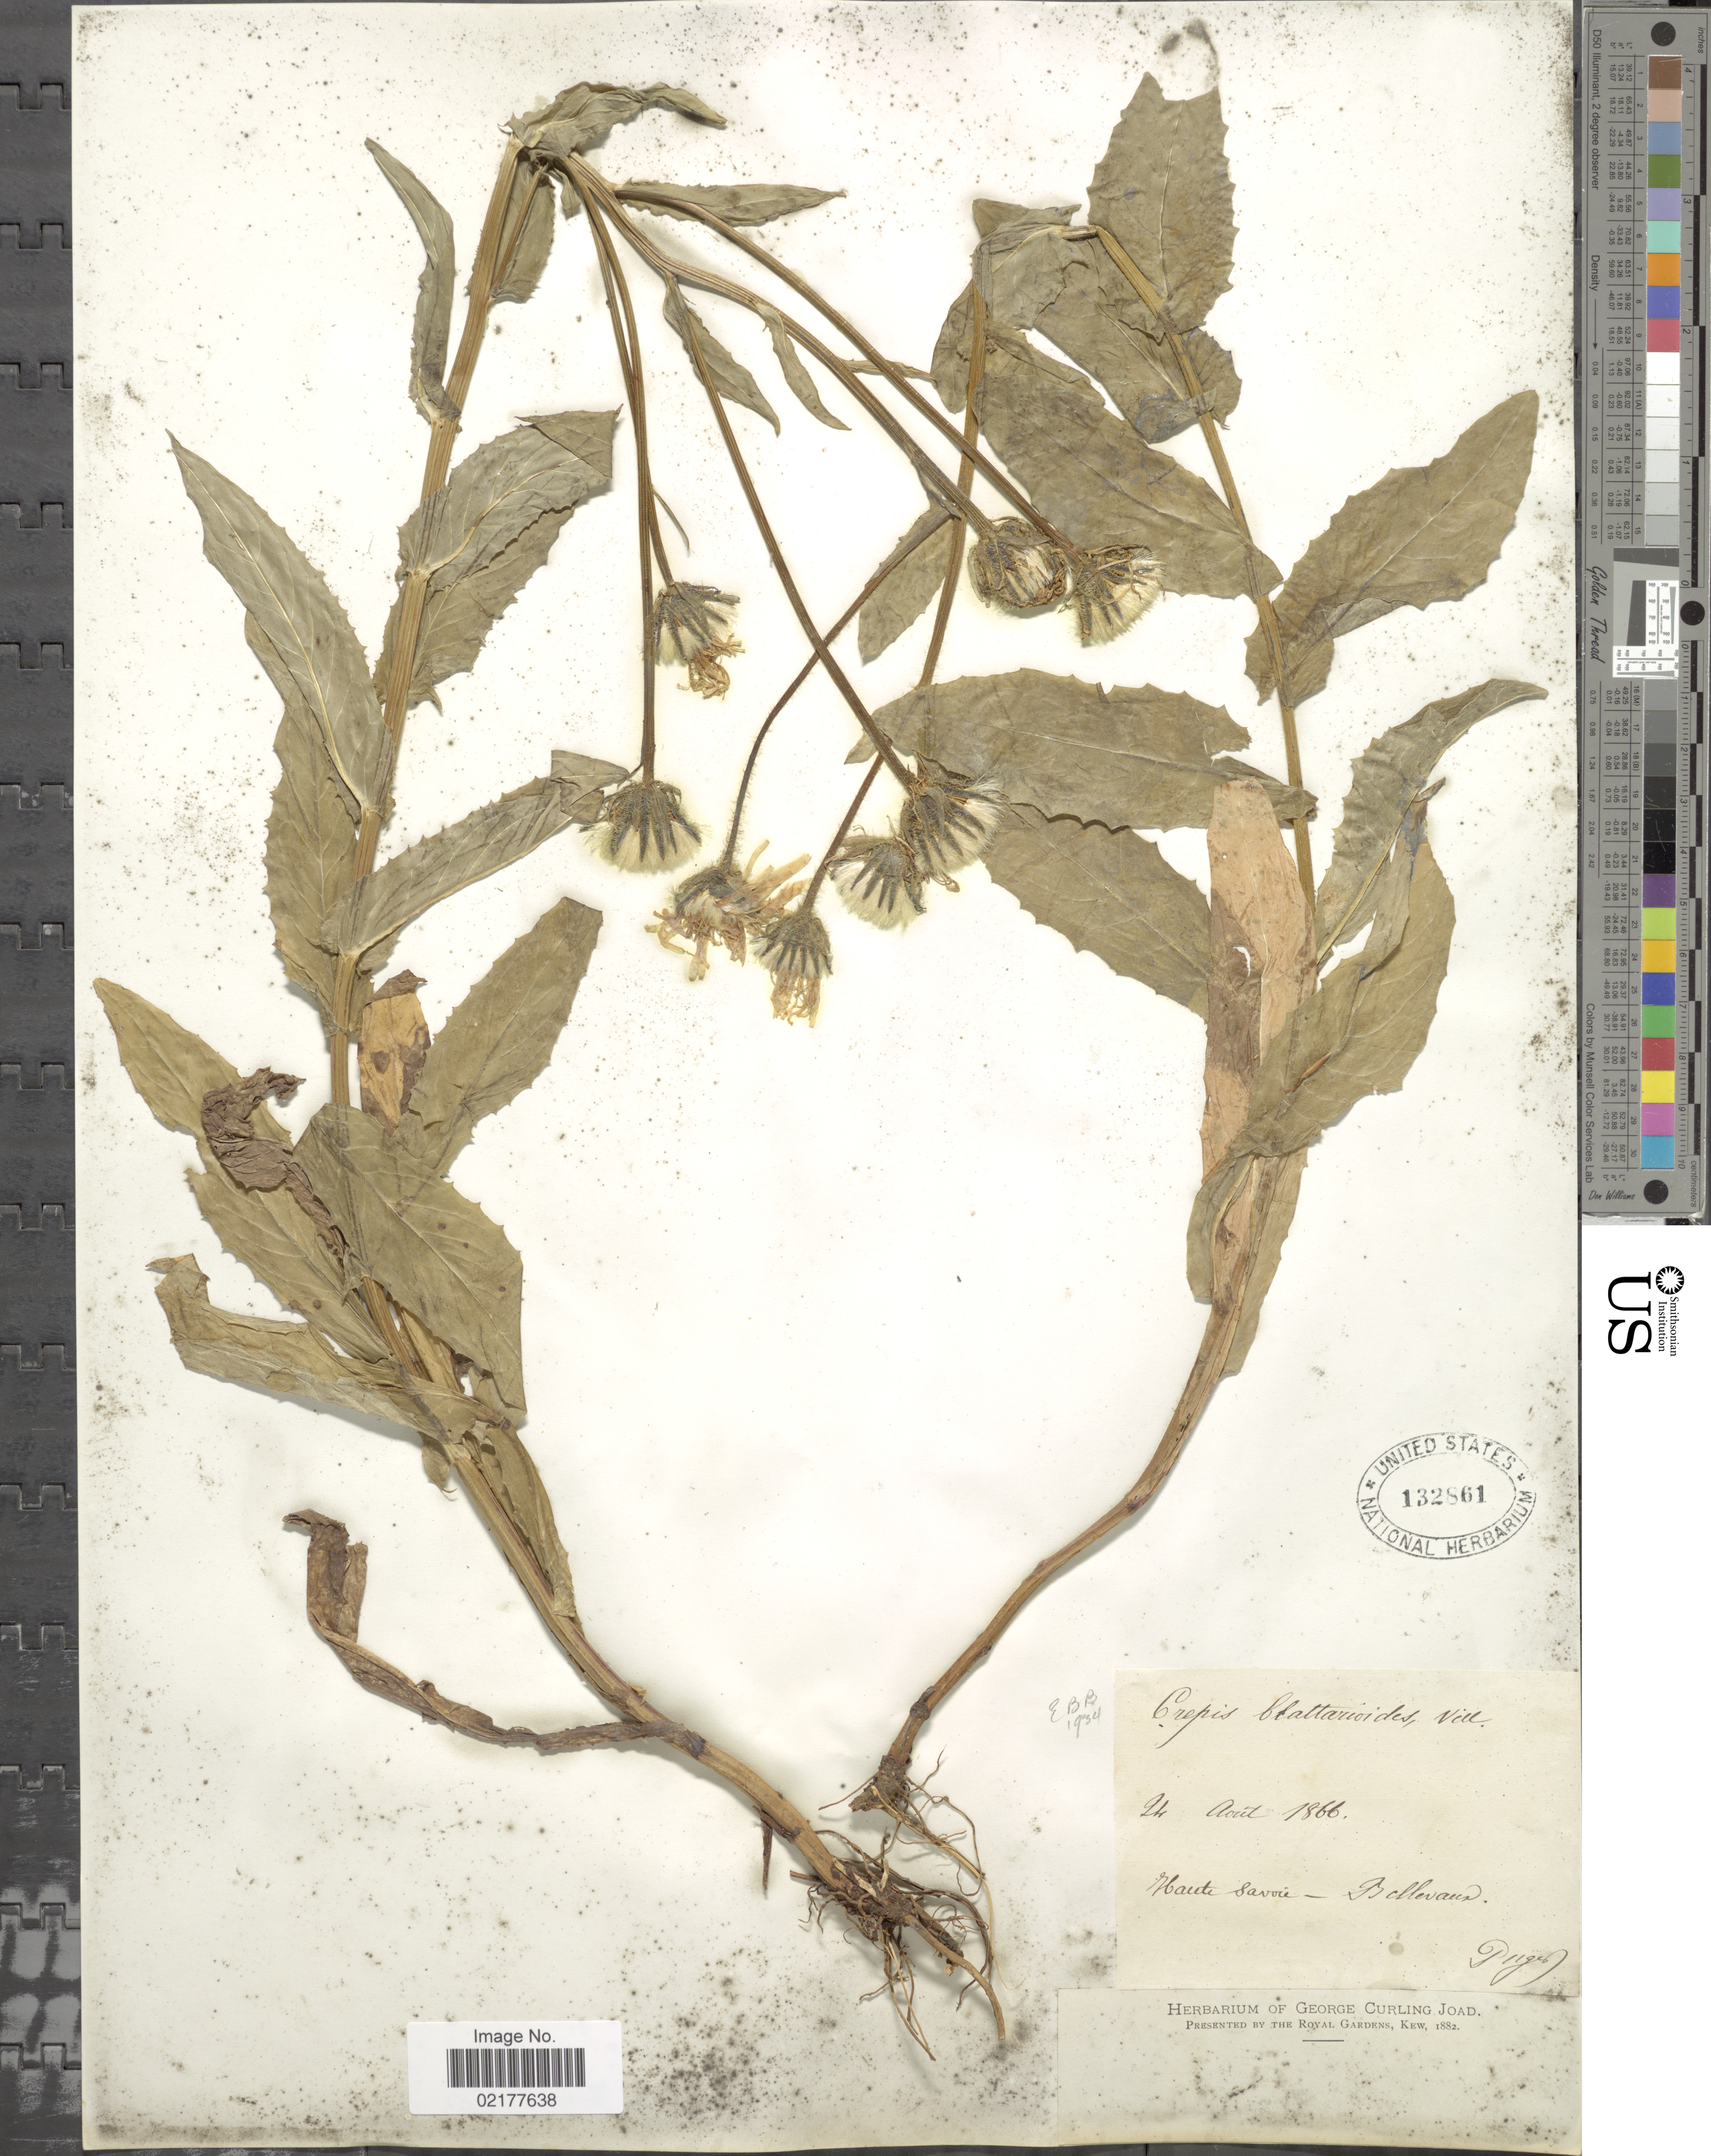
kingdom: Plantae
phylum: Tracheophyta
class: Magnoliopsida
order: Asterales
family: Asteraceae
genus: Crepis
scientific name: Crepis pyrenaica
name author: (L.) Greuter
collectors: -. Puget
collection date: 1866-08-24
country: France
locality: Haute Savoie-Bellevaux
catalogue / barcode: US 132861